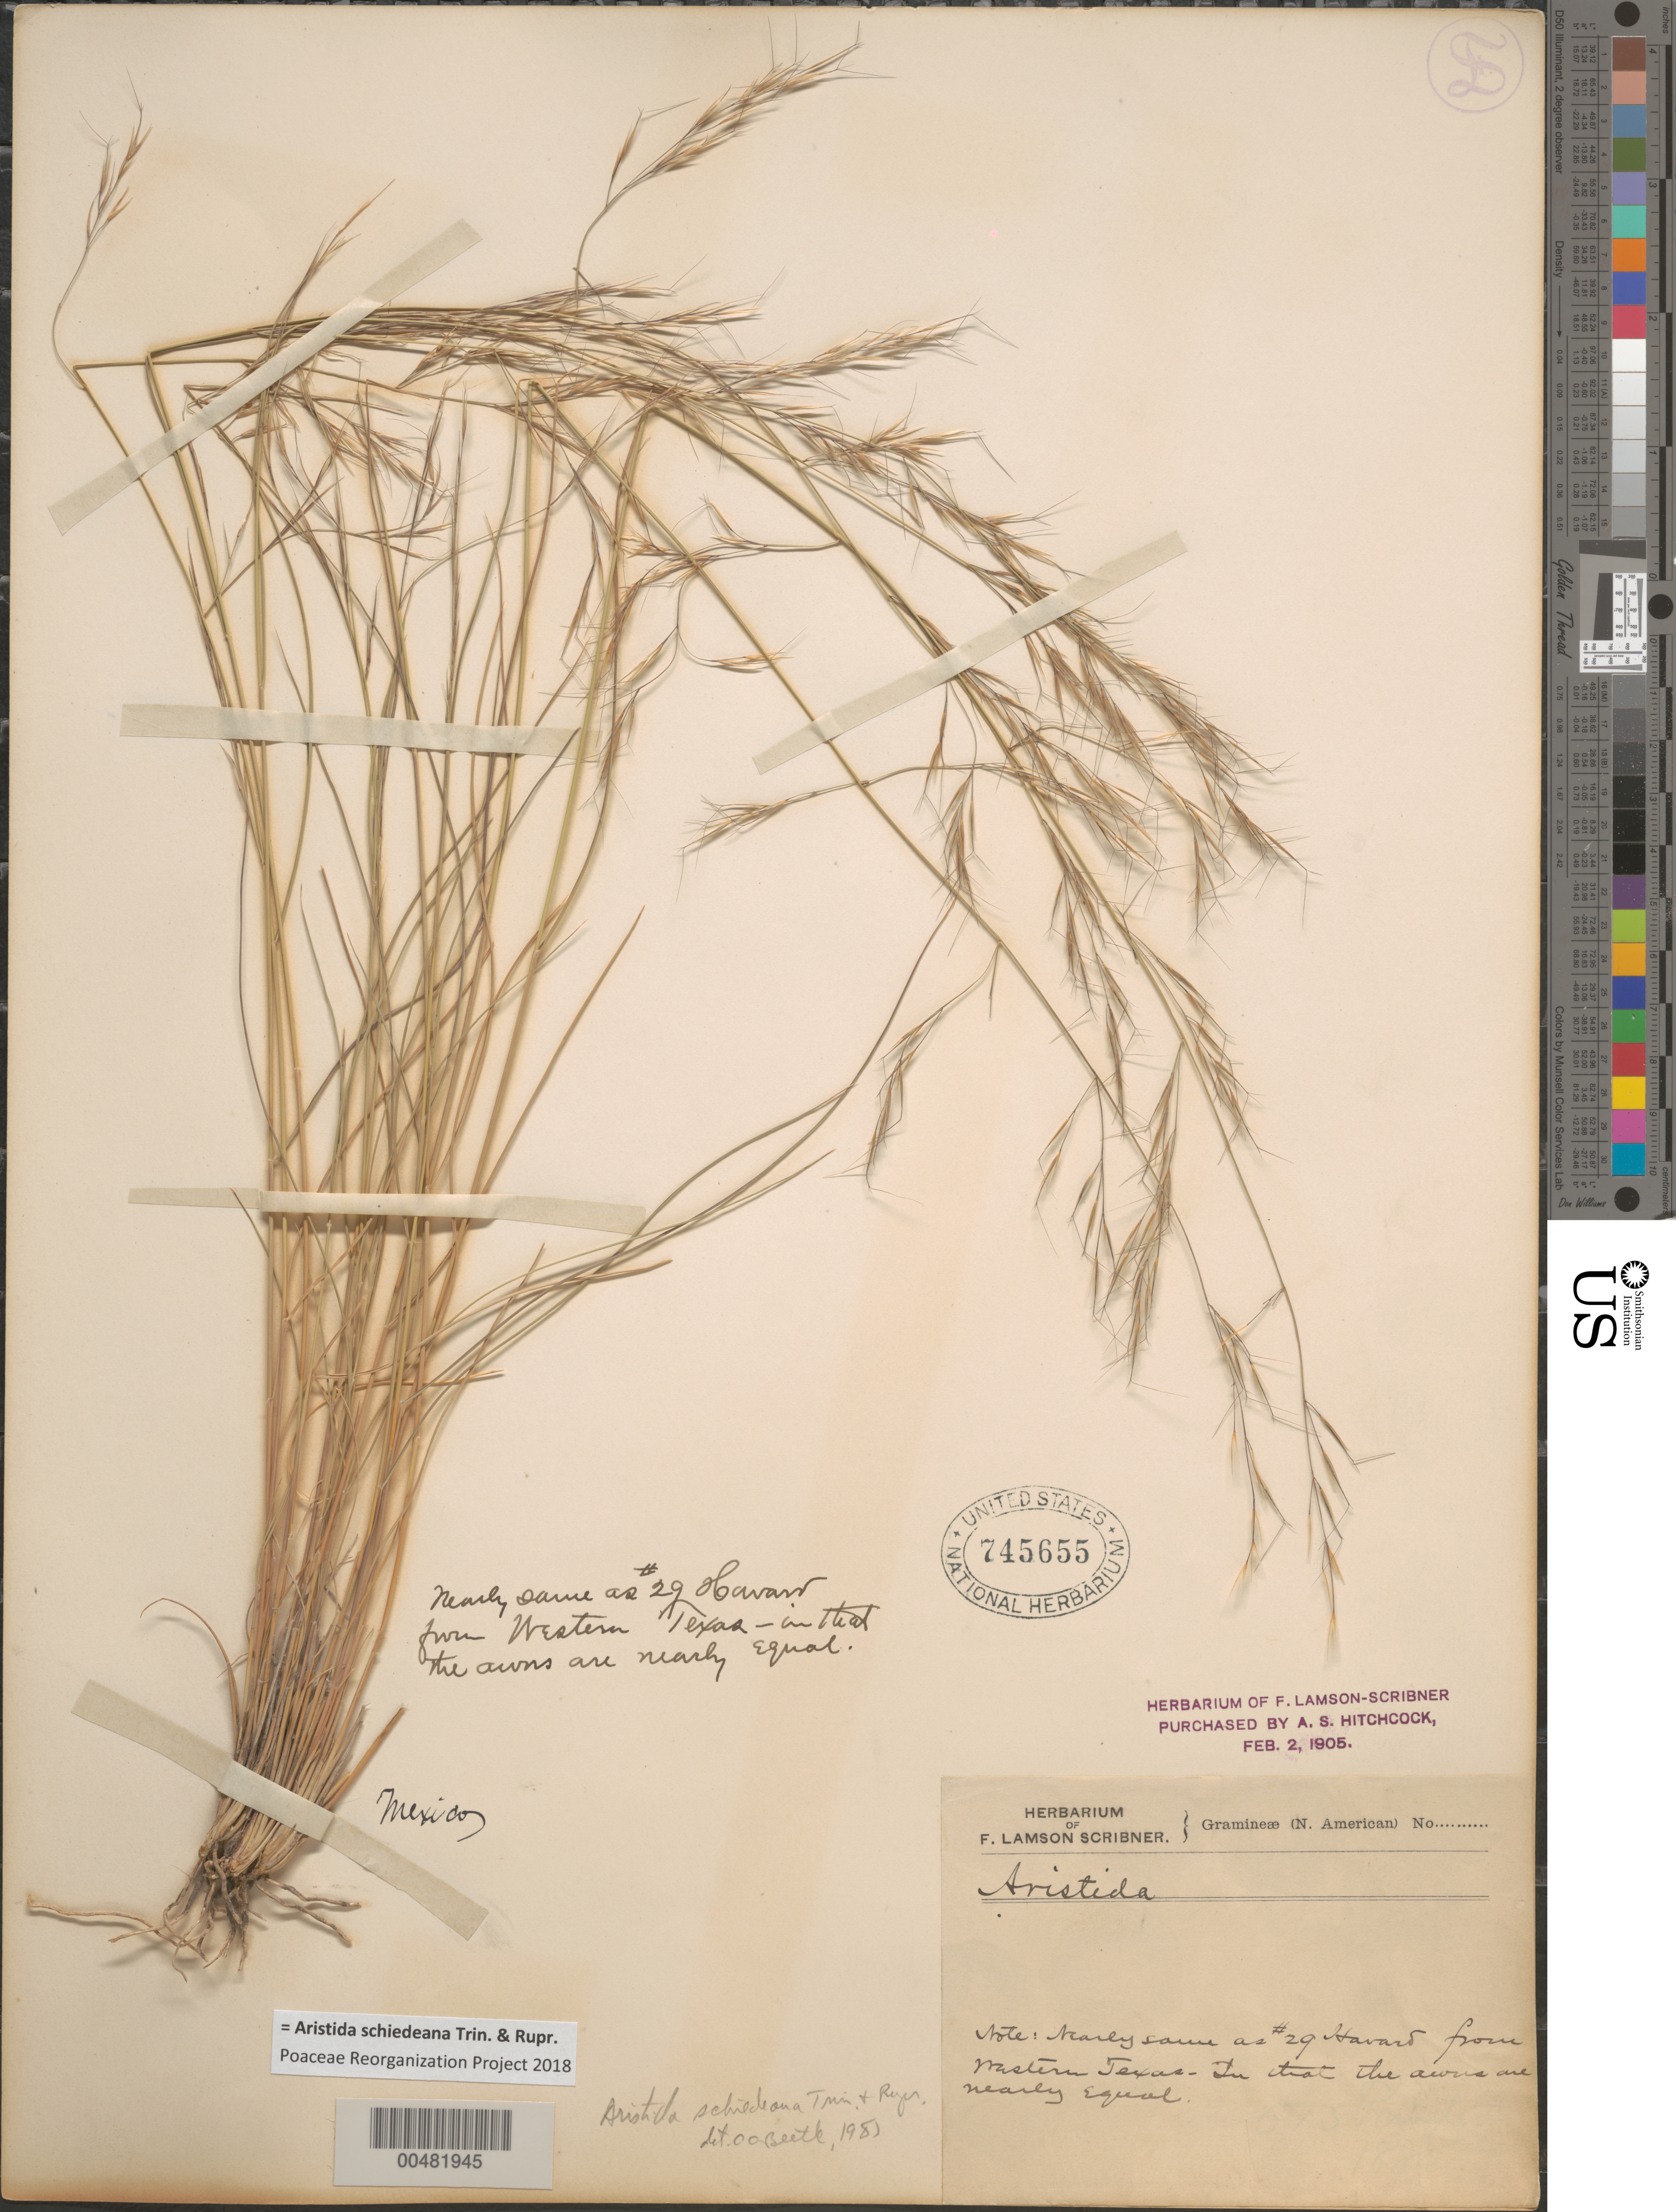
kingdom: Plantae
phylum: Tracheophyta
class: Liliopsida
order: Poales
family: Poaceae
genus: Aristida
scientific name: Aristida schiedeana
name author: Trin. & Rupr.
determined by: Beetle, Alan A.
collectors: ex herb. F. Lamson Scribner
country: Mexico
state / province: Durango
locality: San Ramon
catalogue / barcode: US 745655